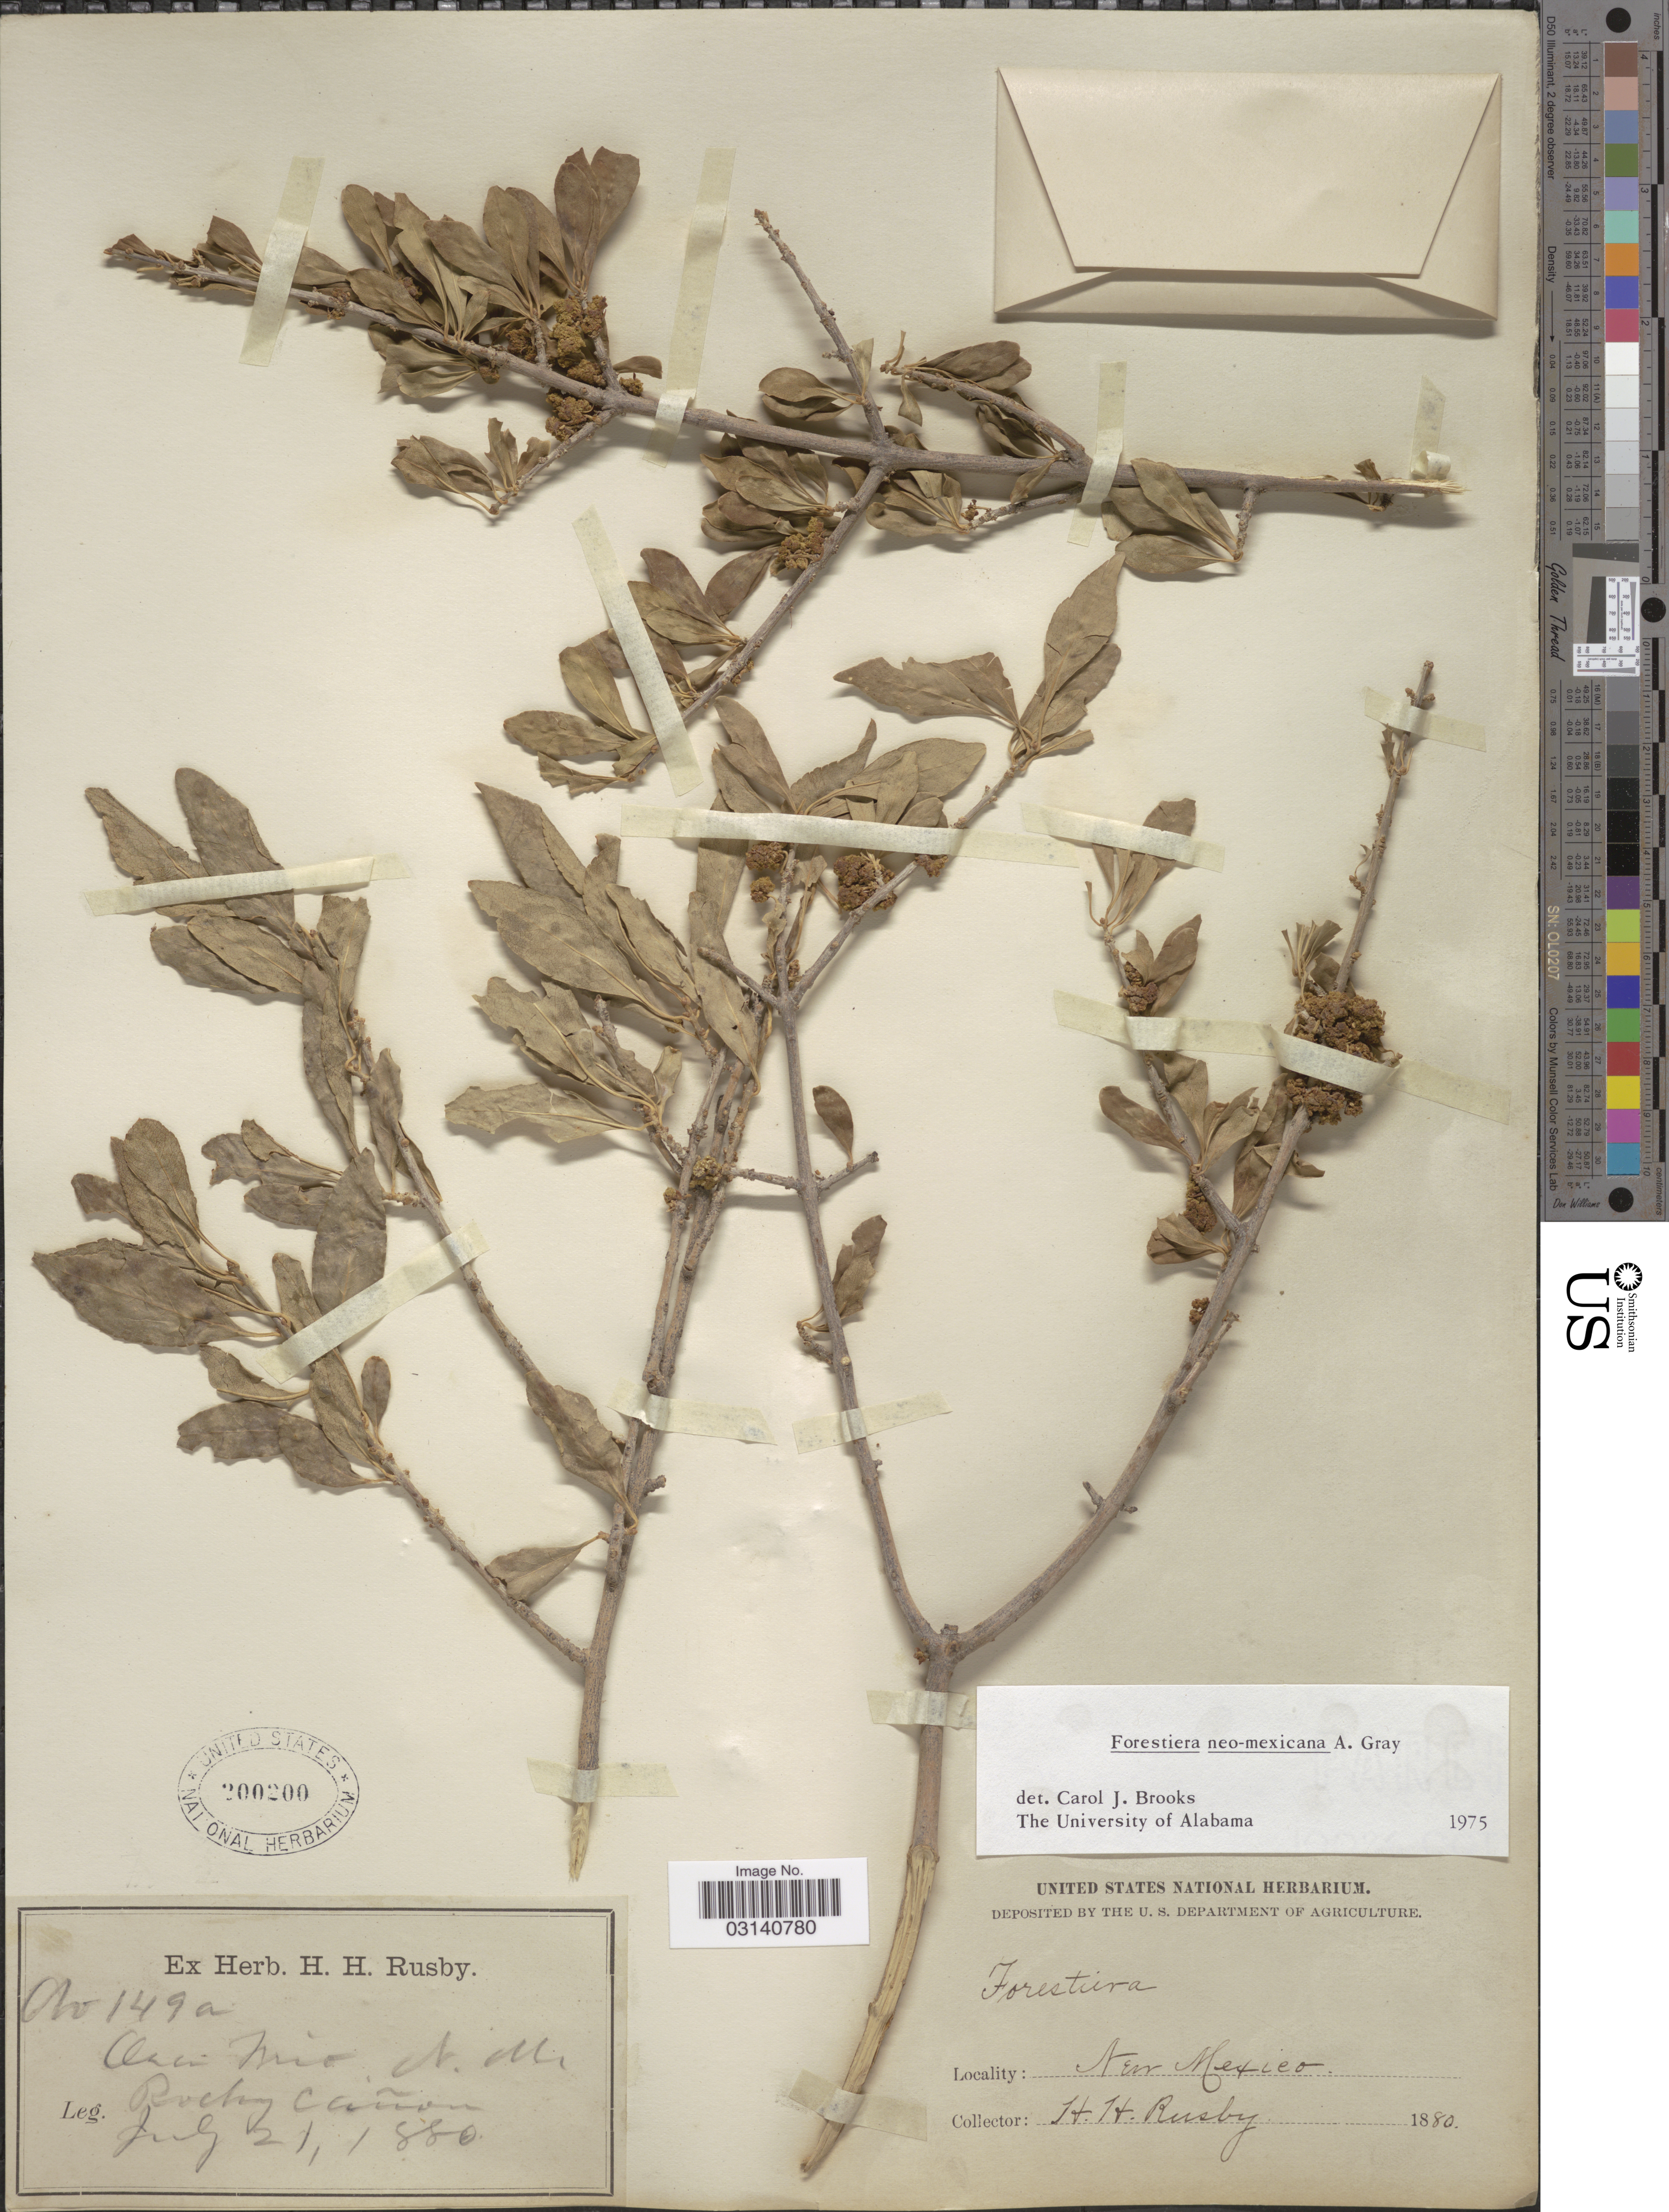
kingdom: Plantae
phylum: Tracheophyta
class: Magnoliopsida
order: Lamiales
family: Oleaceae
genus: Forestiera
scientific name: Forestiera neomexicana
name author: A. Gray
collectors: H. H. Rusby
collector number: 149a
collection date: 1880-07-21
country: United States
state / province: New Mexico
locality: Rocky Cañon.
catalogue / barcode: US 200200